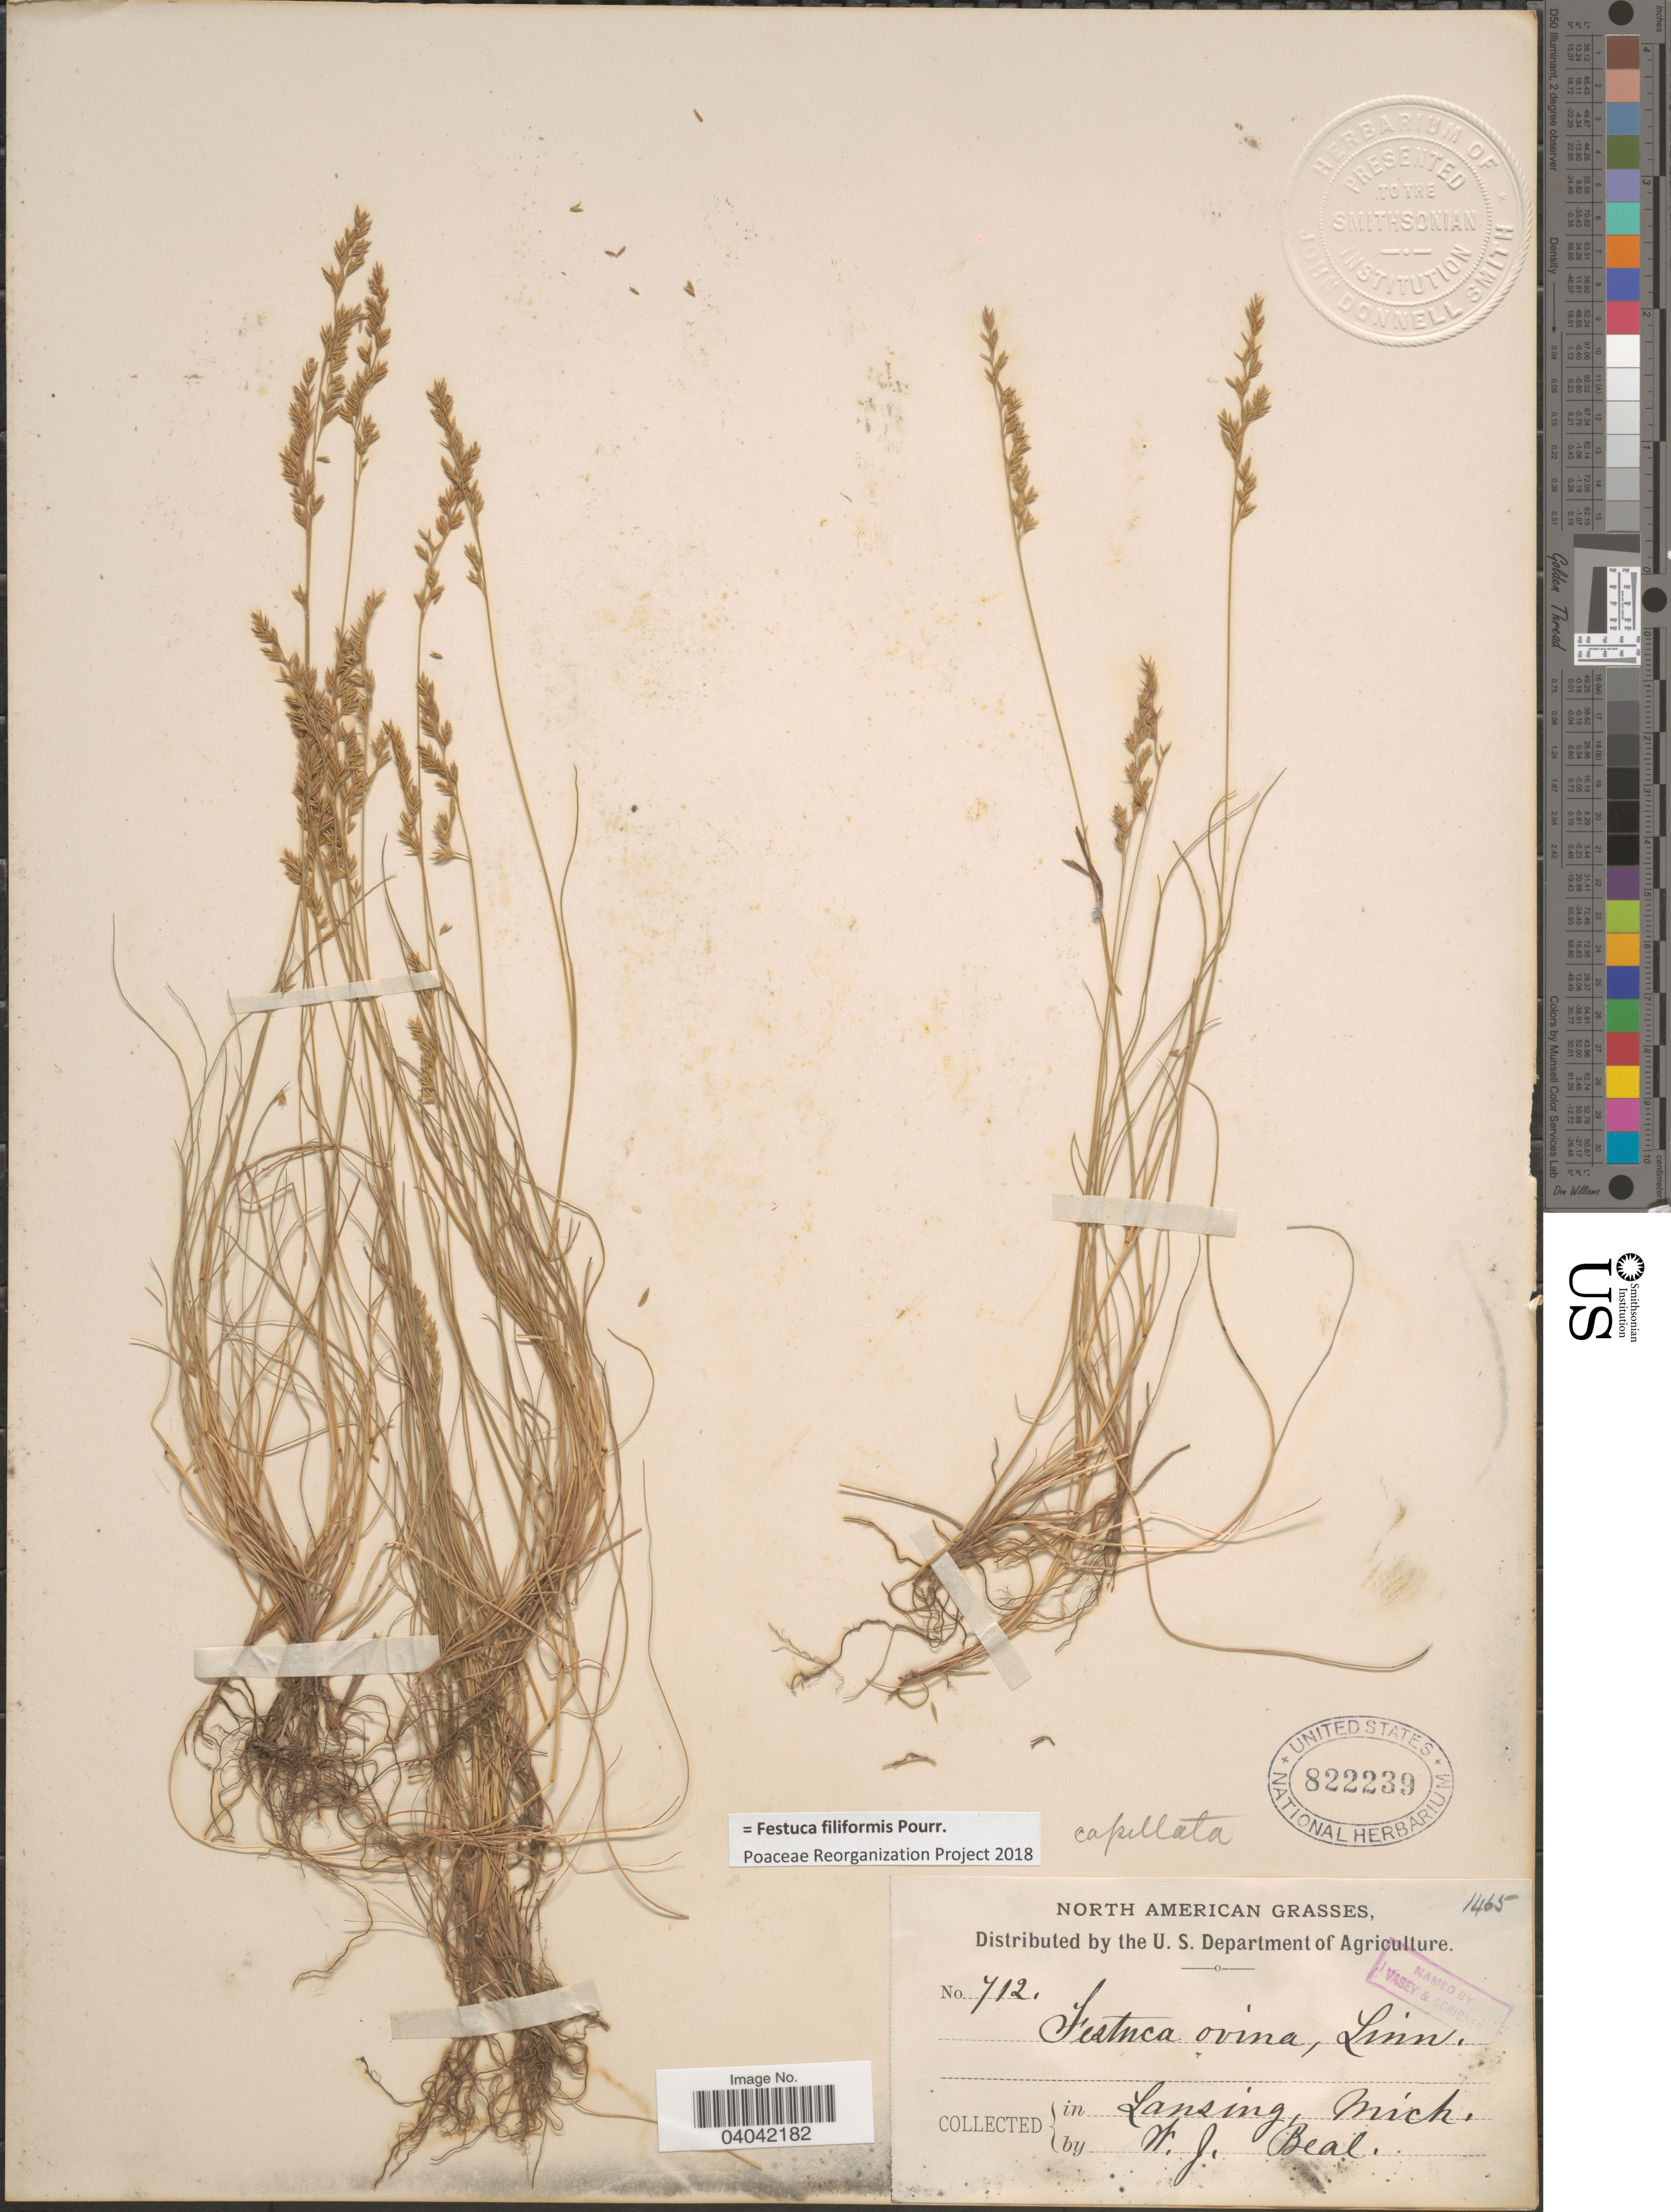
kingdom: Plantae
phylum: Tracheophyta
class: Liliopsida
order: Poales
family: Poaceae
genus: Festuca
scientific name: Festuca filiformis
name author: Pourr.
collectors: W. J. Beal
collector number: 712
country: United States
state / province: Michigan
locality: Lansing.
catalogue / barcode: US 822239